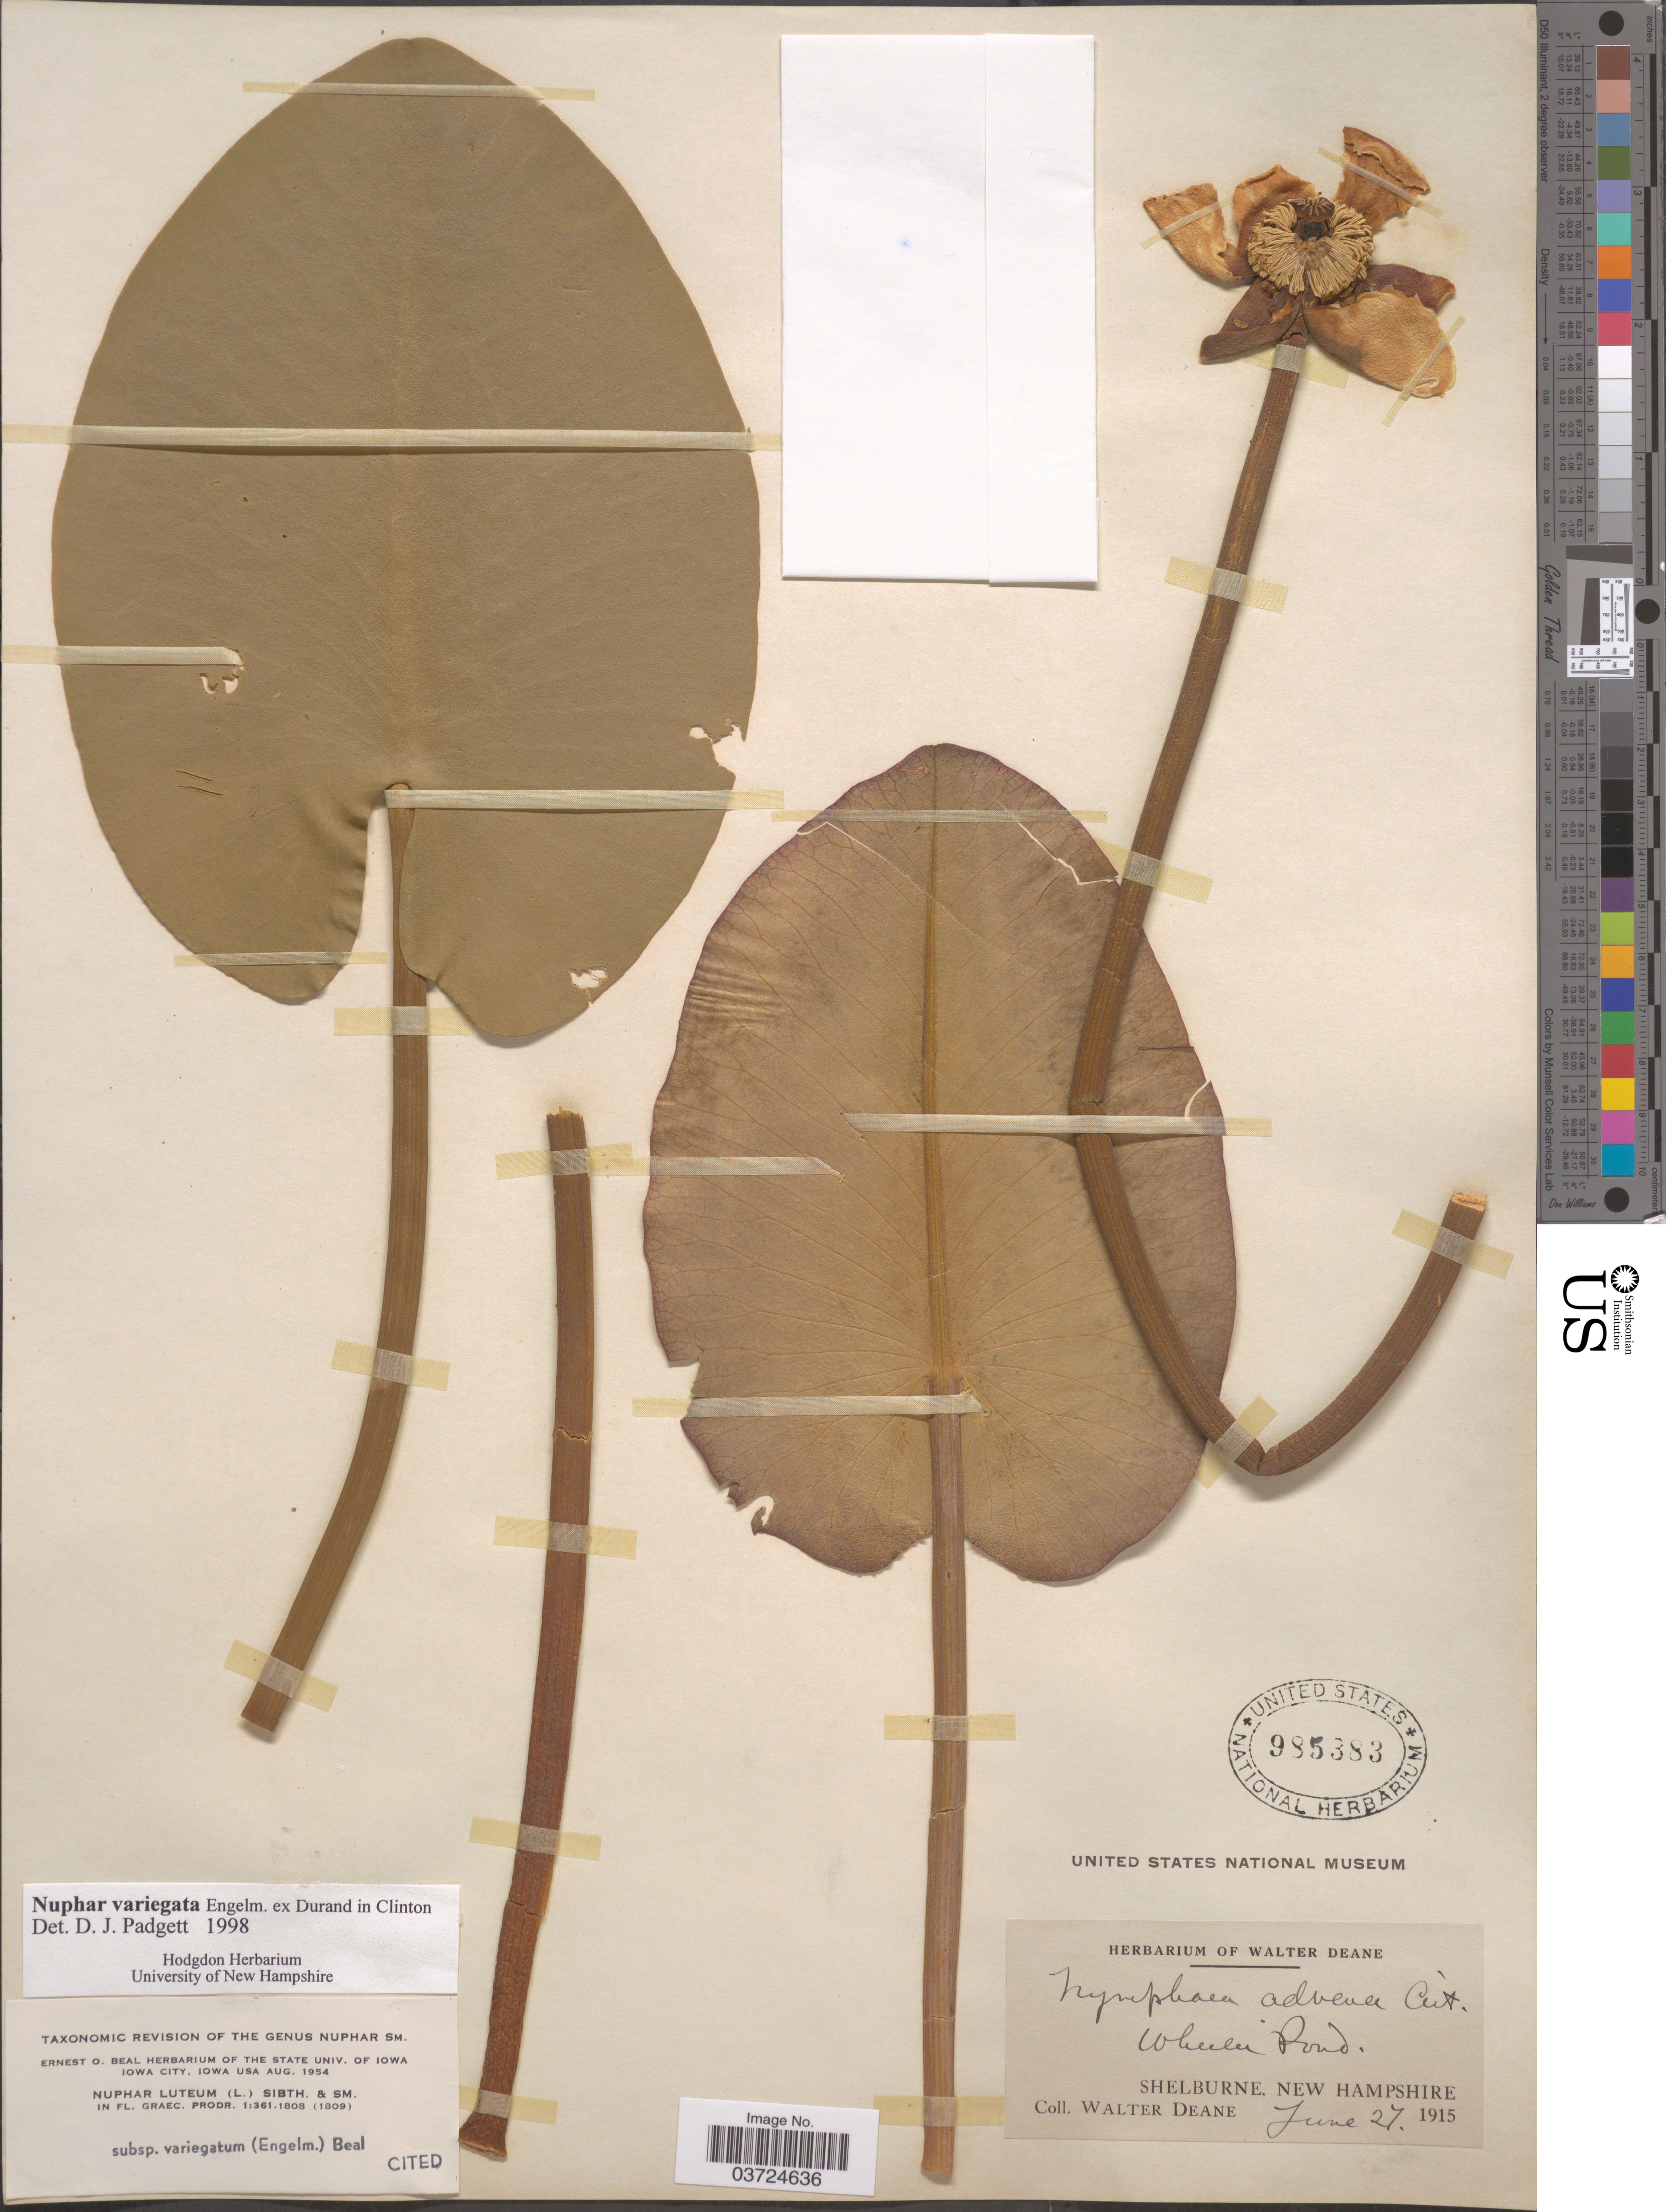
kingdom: Plantae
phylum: Tracheophyta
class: Magnoliopsida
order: Nymphaeales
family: Nymphaeaceae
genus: Nuphar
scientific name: Nuphar variegata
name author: Engelm. ex Durand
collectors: W. Deane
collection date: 1915-06-27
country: United States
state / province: New Hampshire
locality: Wheeler Pond. Shelburne.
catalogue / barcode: US 985383